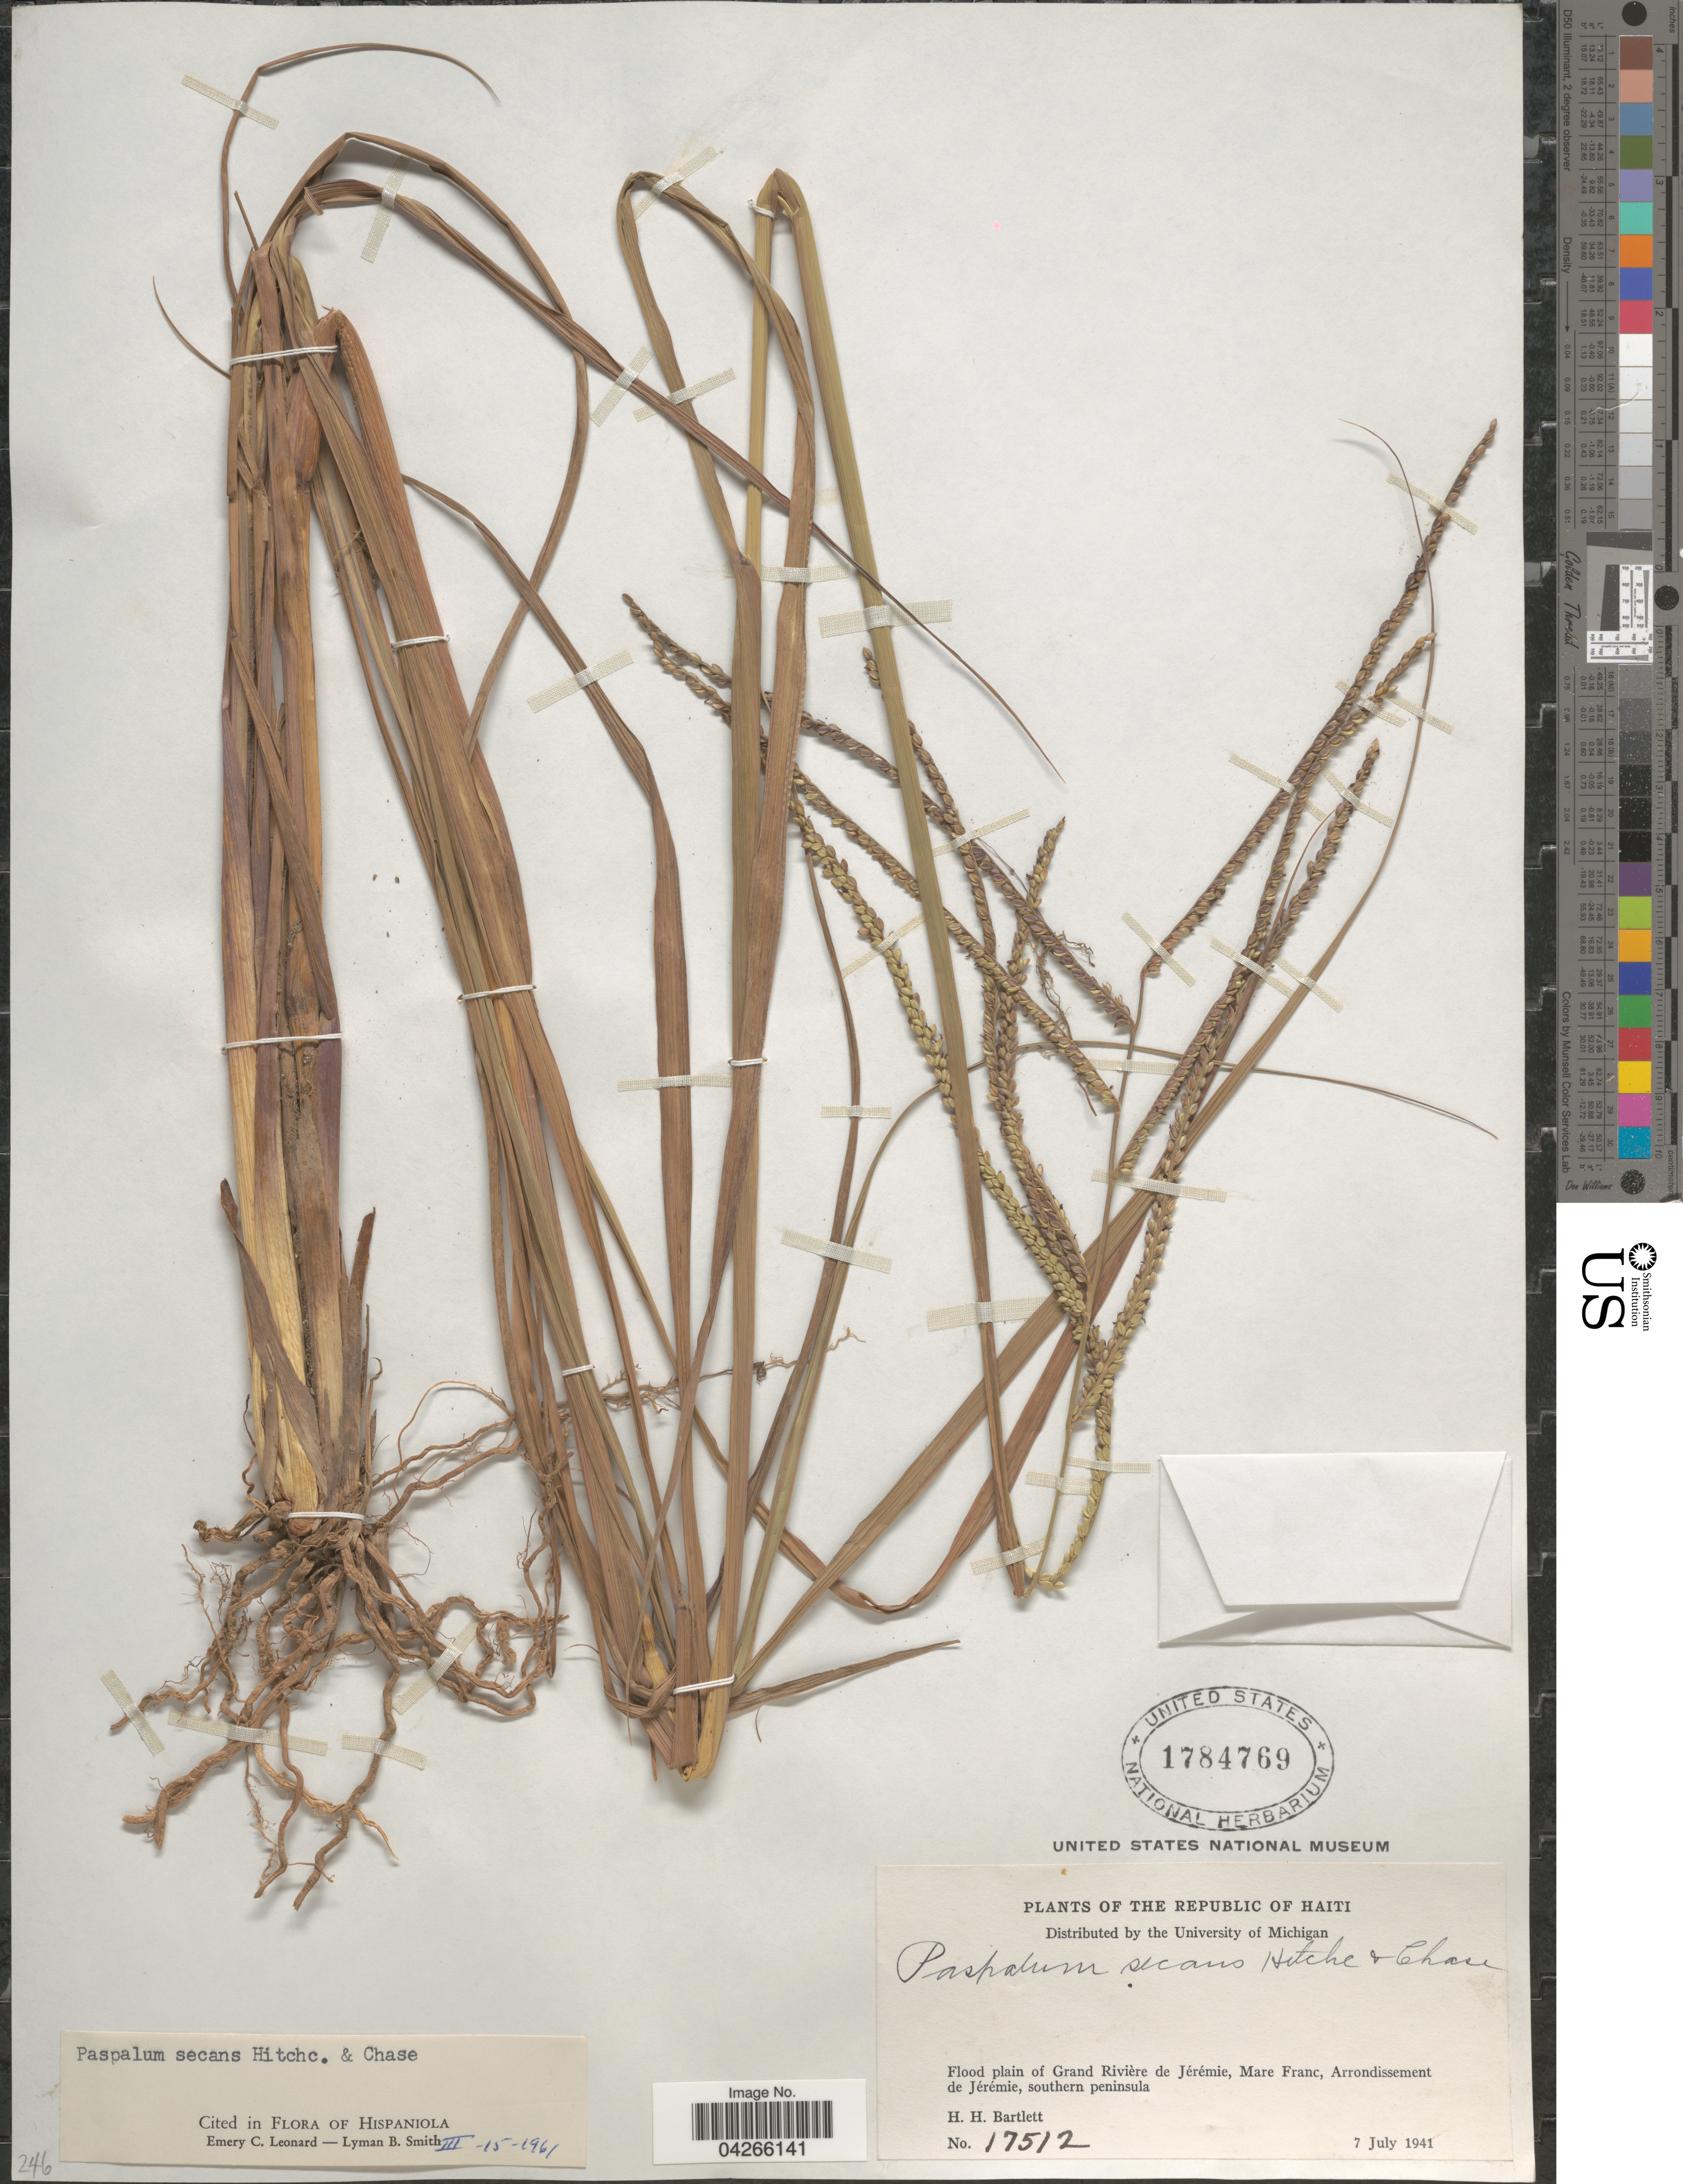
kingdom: Plantae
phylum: Tracheophyta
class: Liliopsida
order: Poales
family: Poaceae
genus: Paspalum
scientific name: Paspalum arundinaceum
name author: Poir.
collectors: H. H. Bartlett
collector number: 17512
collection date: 1941-07-07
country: Haiti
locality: Flood plain of Grand Rivière de Jérémie, Mare Franc, Arrondissement de Jérémie, southern peninsula.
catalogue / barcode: US 1784769